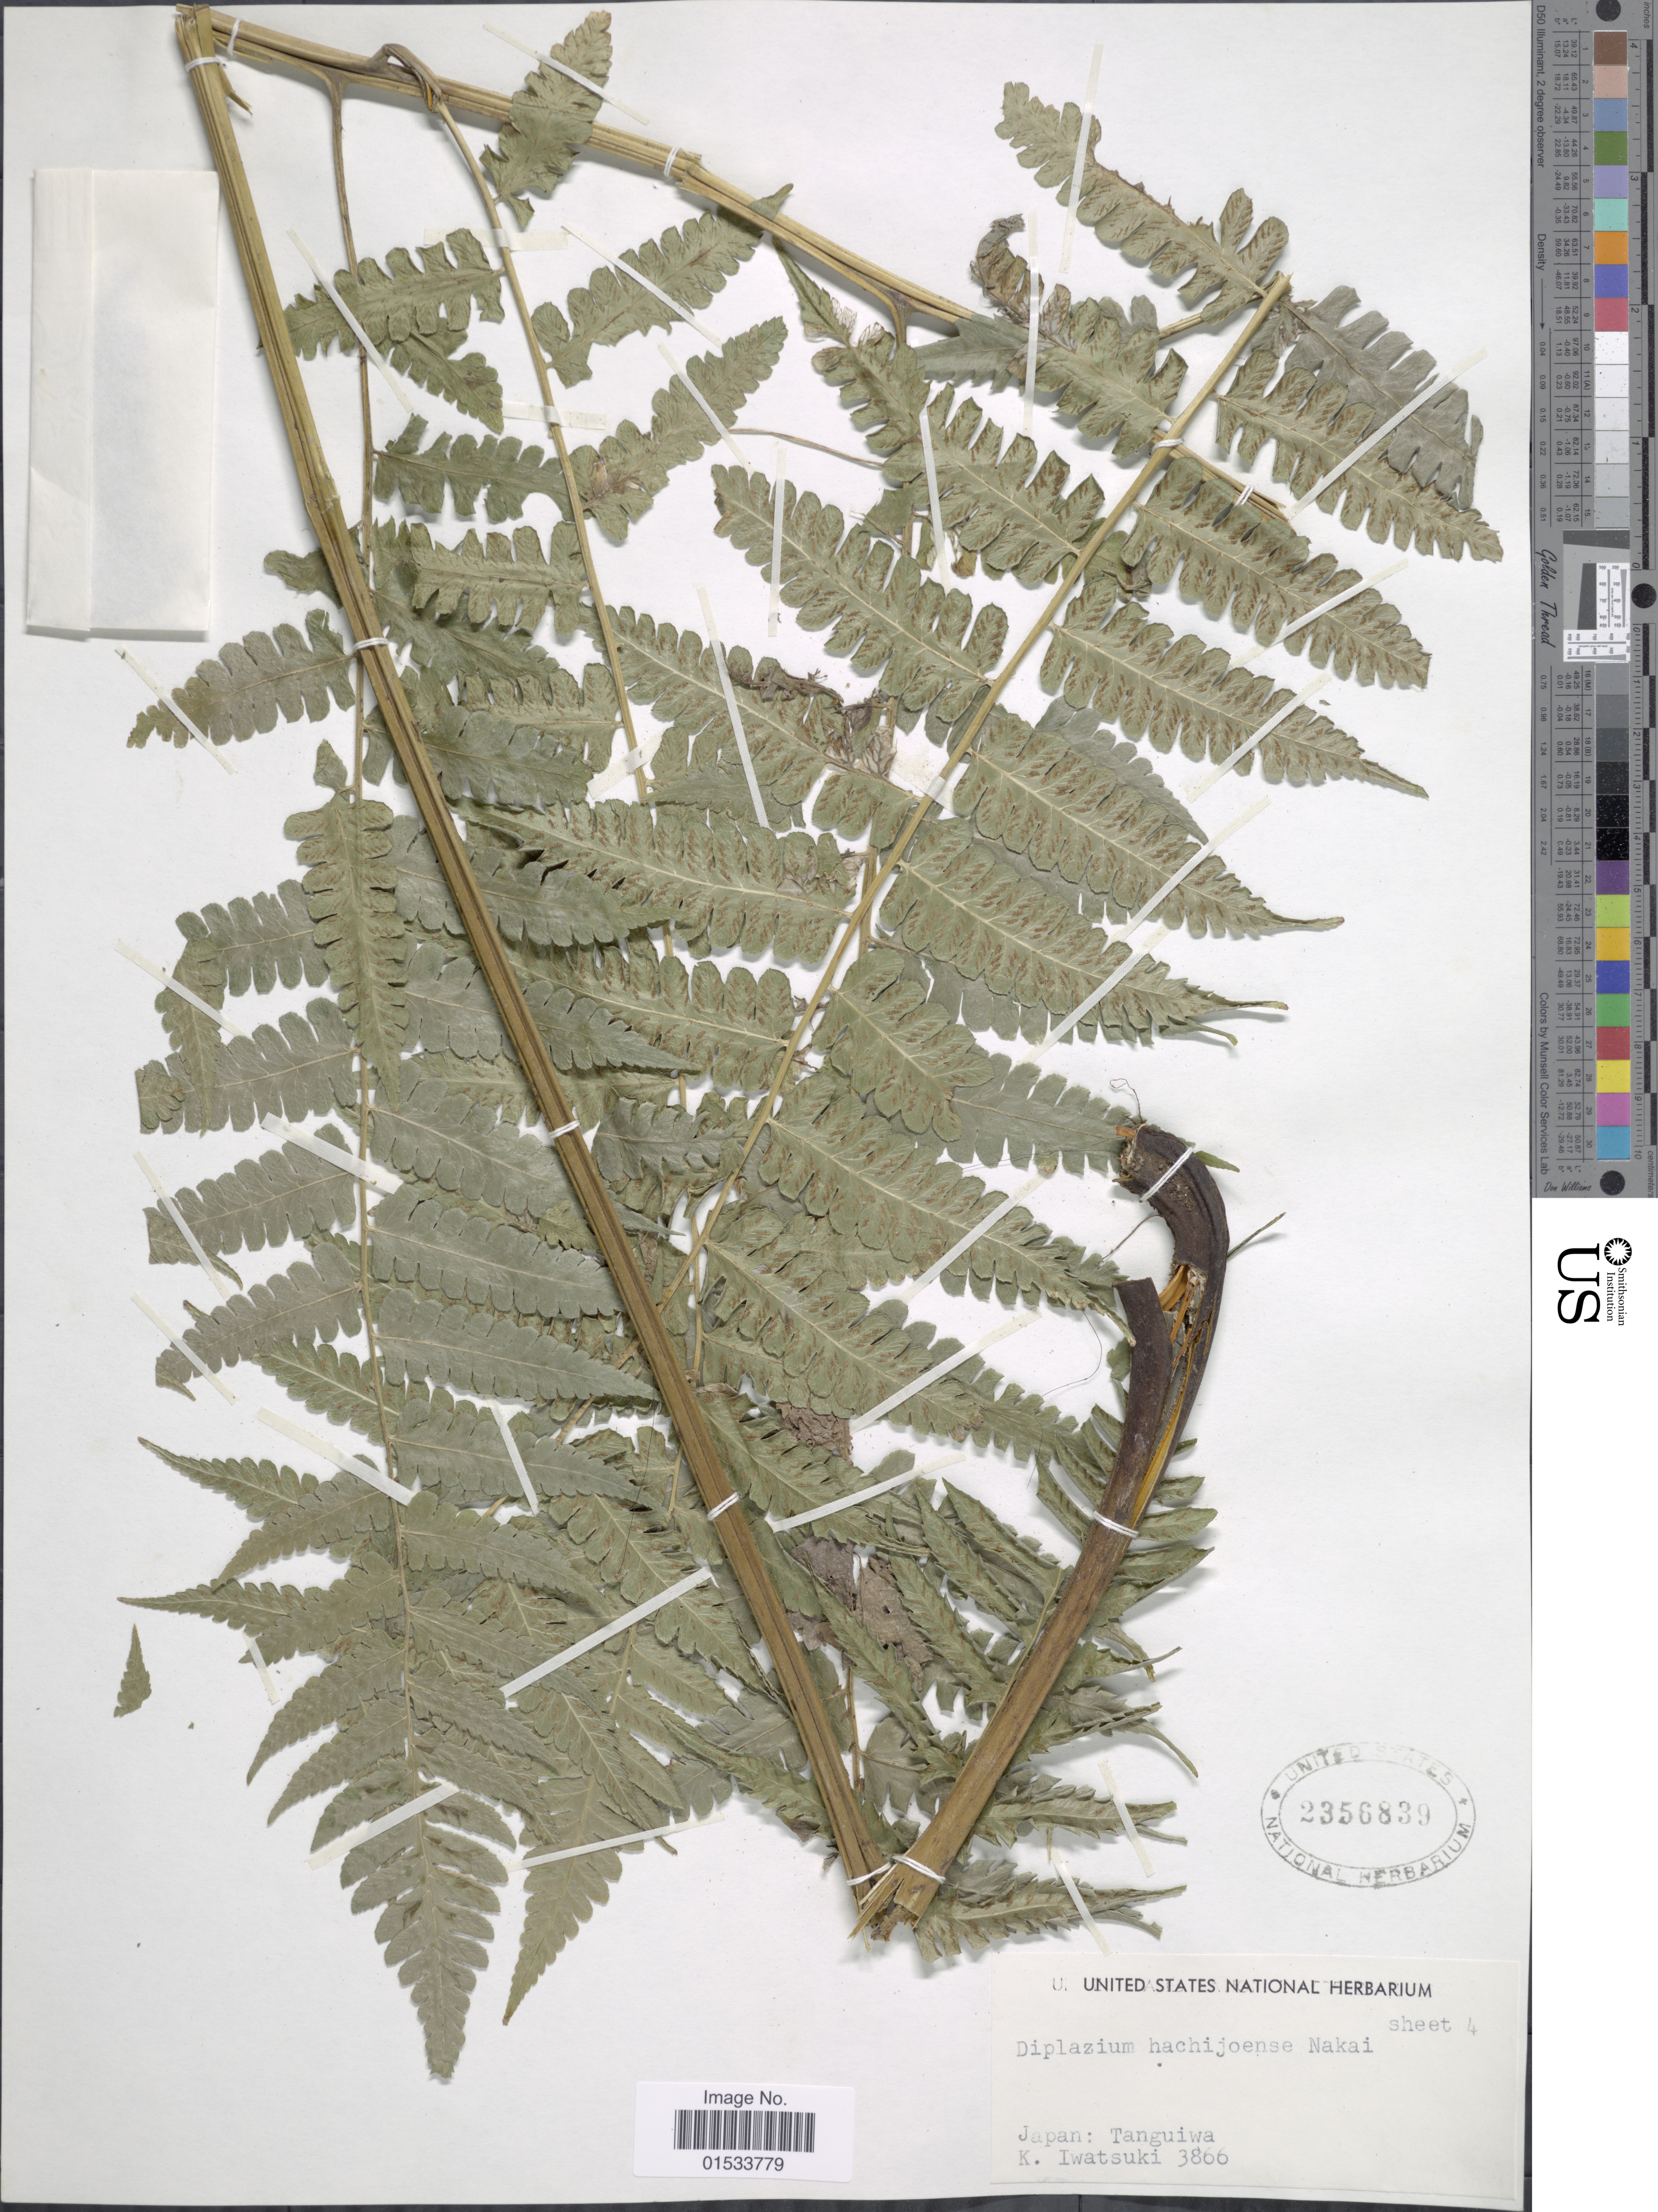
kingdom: Plantae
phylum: Tracheophyta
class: Polypodiopsida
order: Polypodiales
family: Athyriaceae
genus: Diplazium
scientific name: Diplazium hachijoense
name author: Nakai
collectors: K. Iwatsuki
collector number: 3866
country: Japan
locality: Tenguiwa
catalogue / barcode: US 2356839